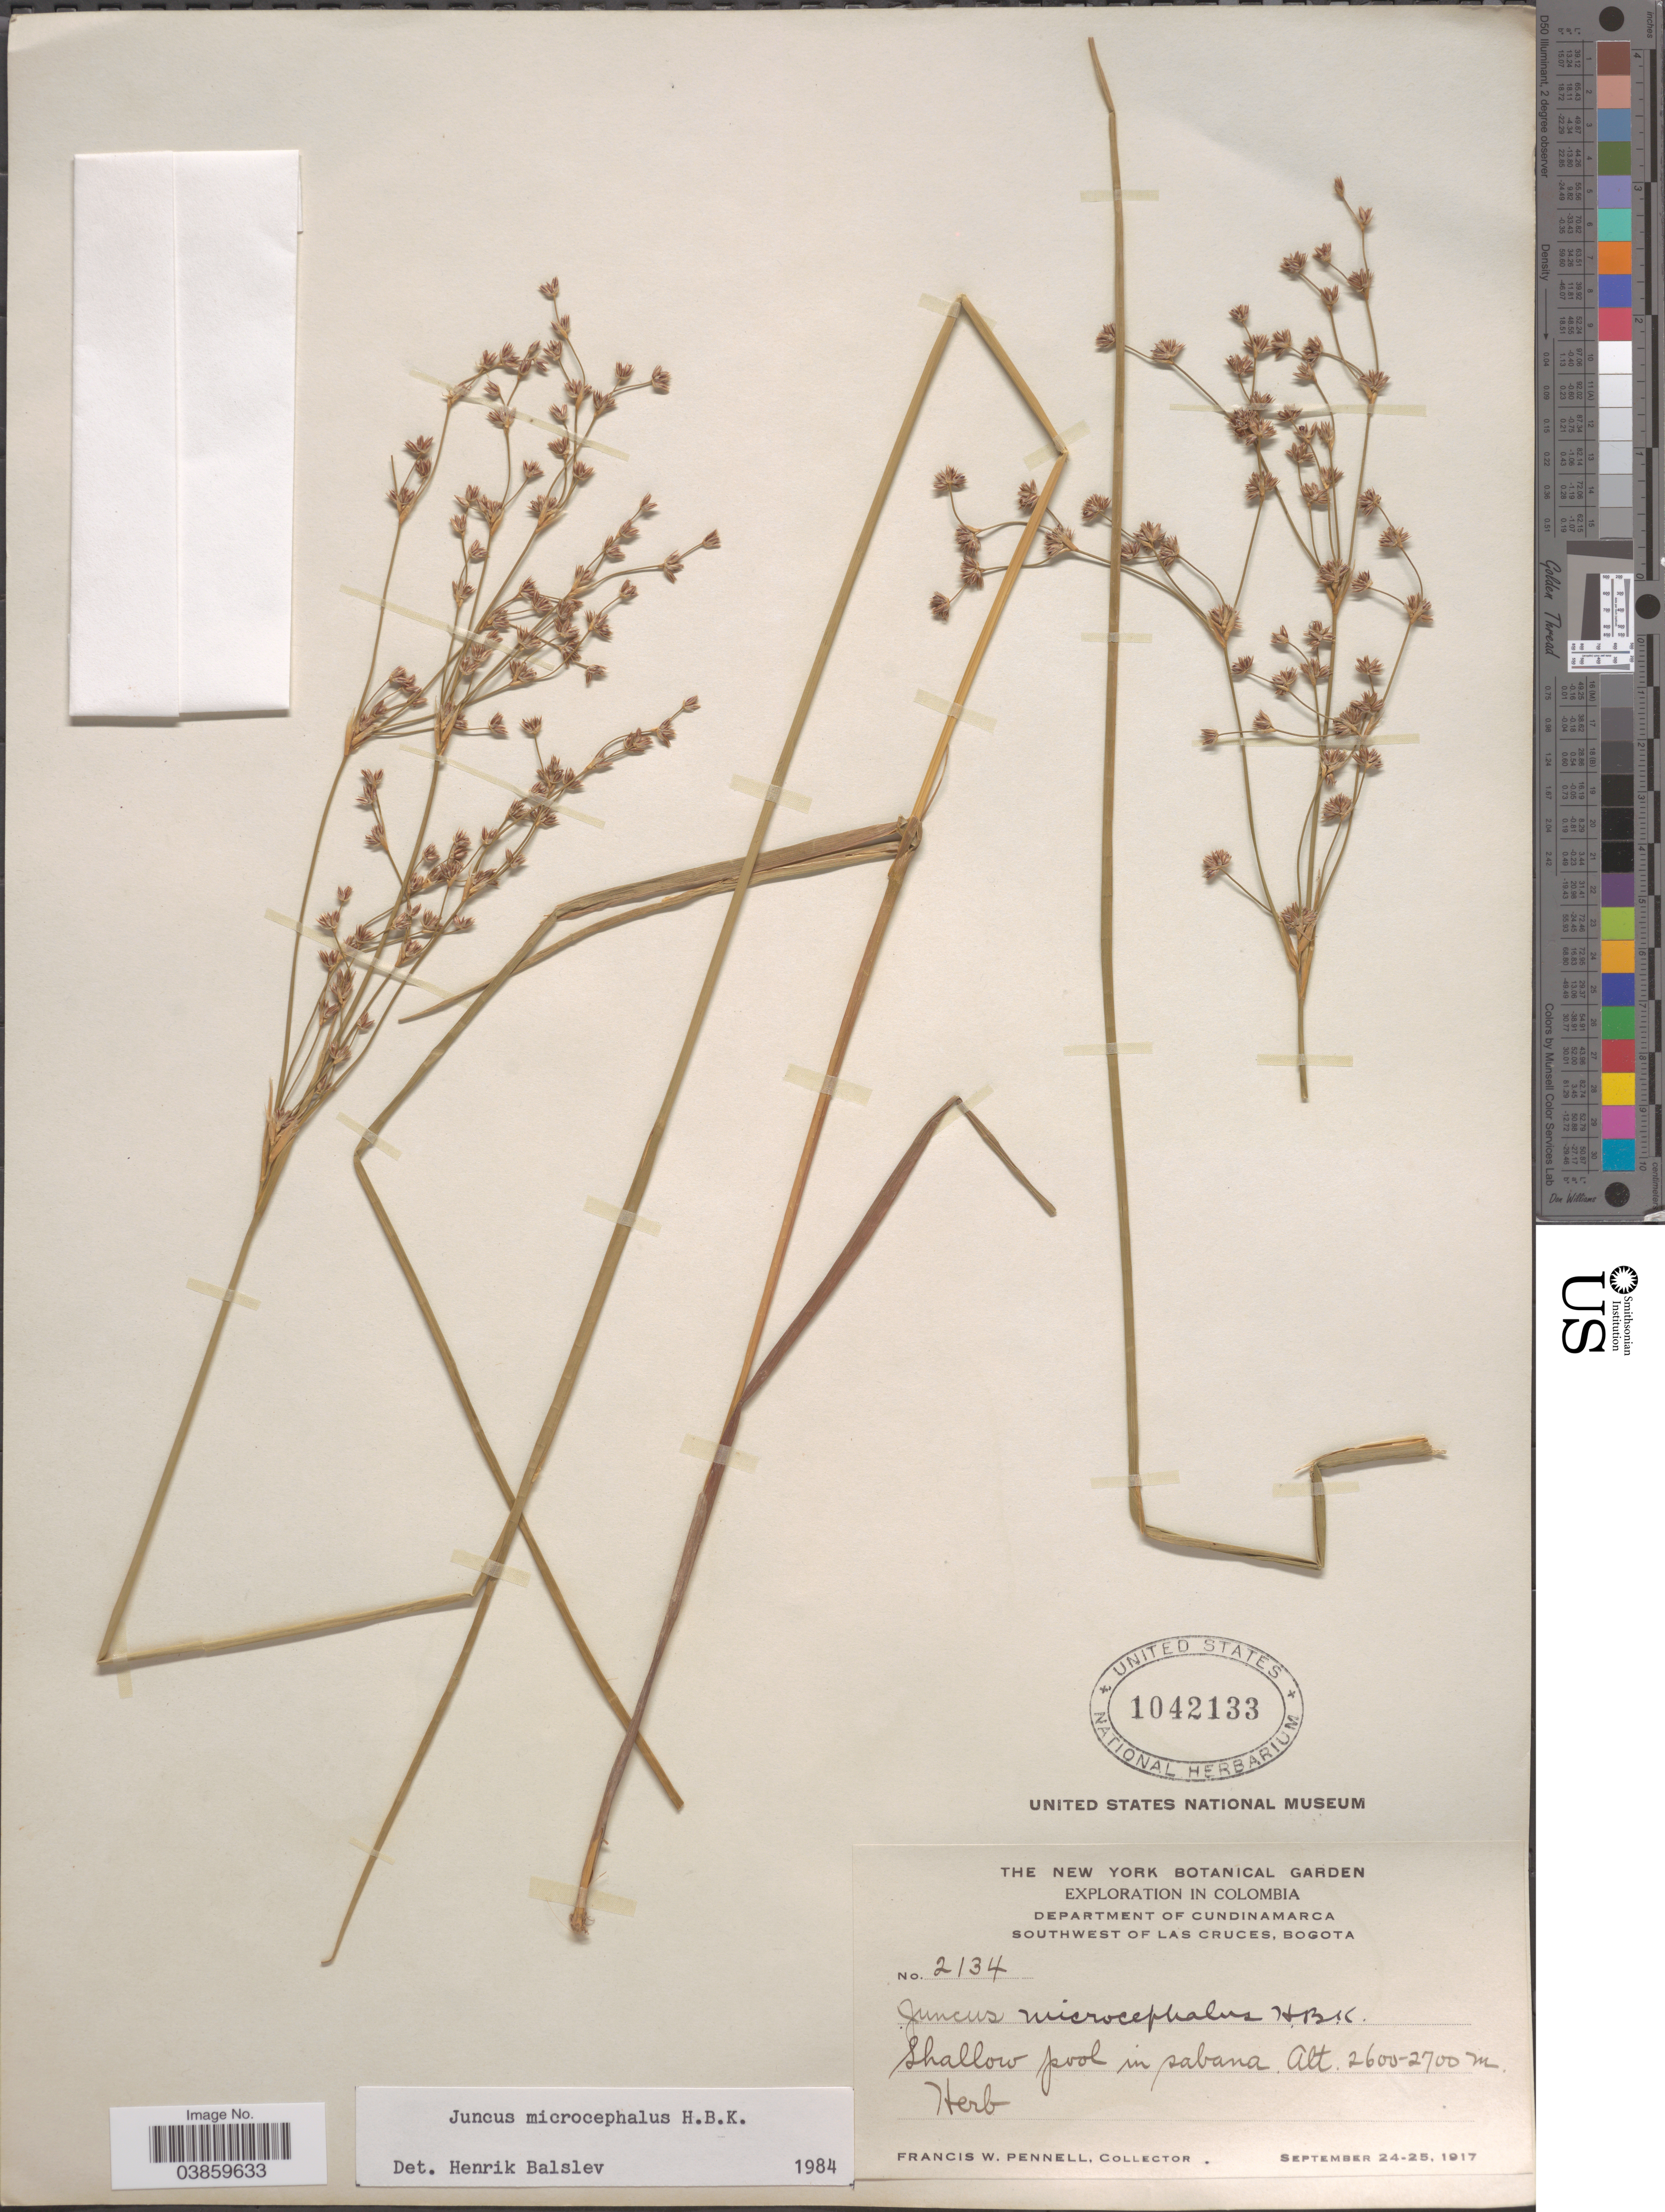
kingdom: Plantae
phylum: Tracheophyta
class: Liliopsida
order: Poales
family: Juncaceae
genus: Juncus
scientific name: Juncus microcephalus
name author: Kunth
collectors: F. W. Pennell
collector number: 2134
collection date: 1917-09-24/1917-09-25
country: Colombia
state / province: Cundinamarca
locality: Department of Cundinamarca. Southwest of Las Cruces, Bogota.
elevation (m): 2600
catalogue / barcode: US 1042133